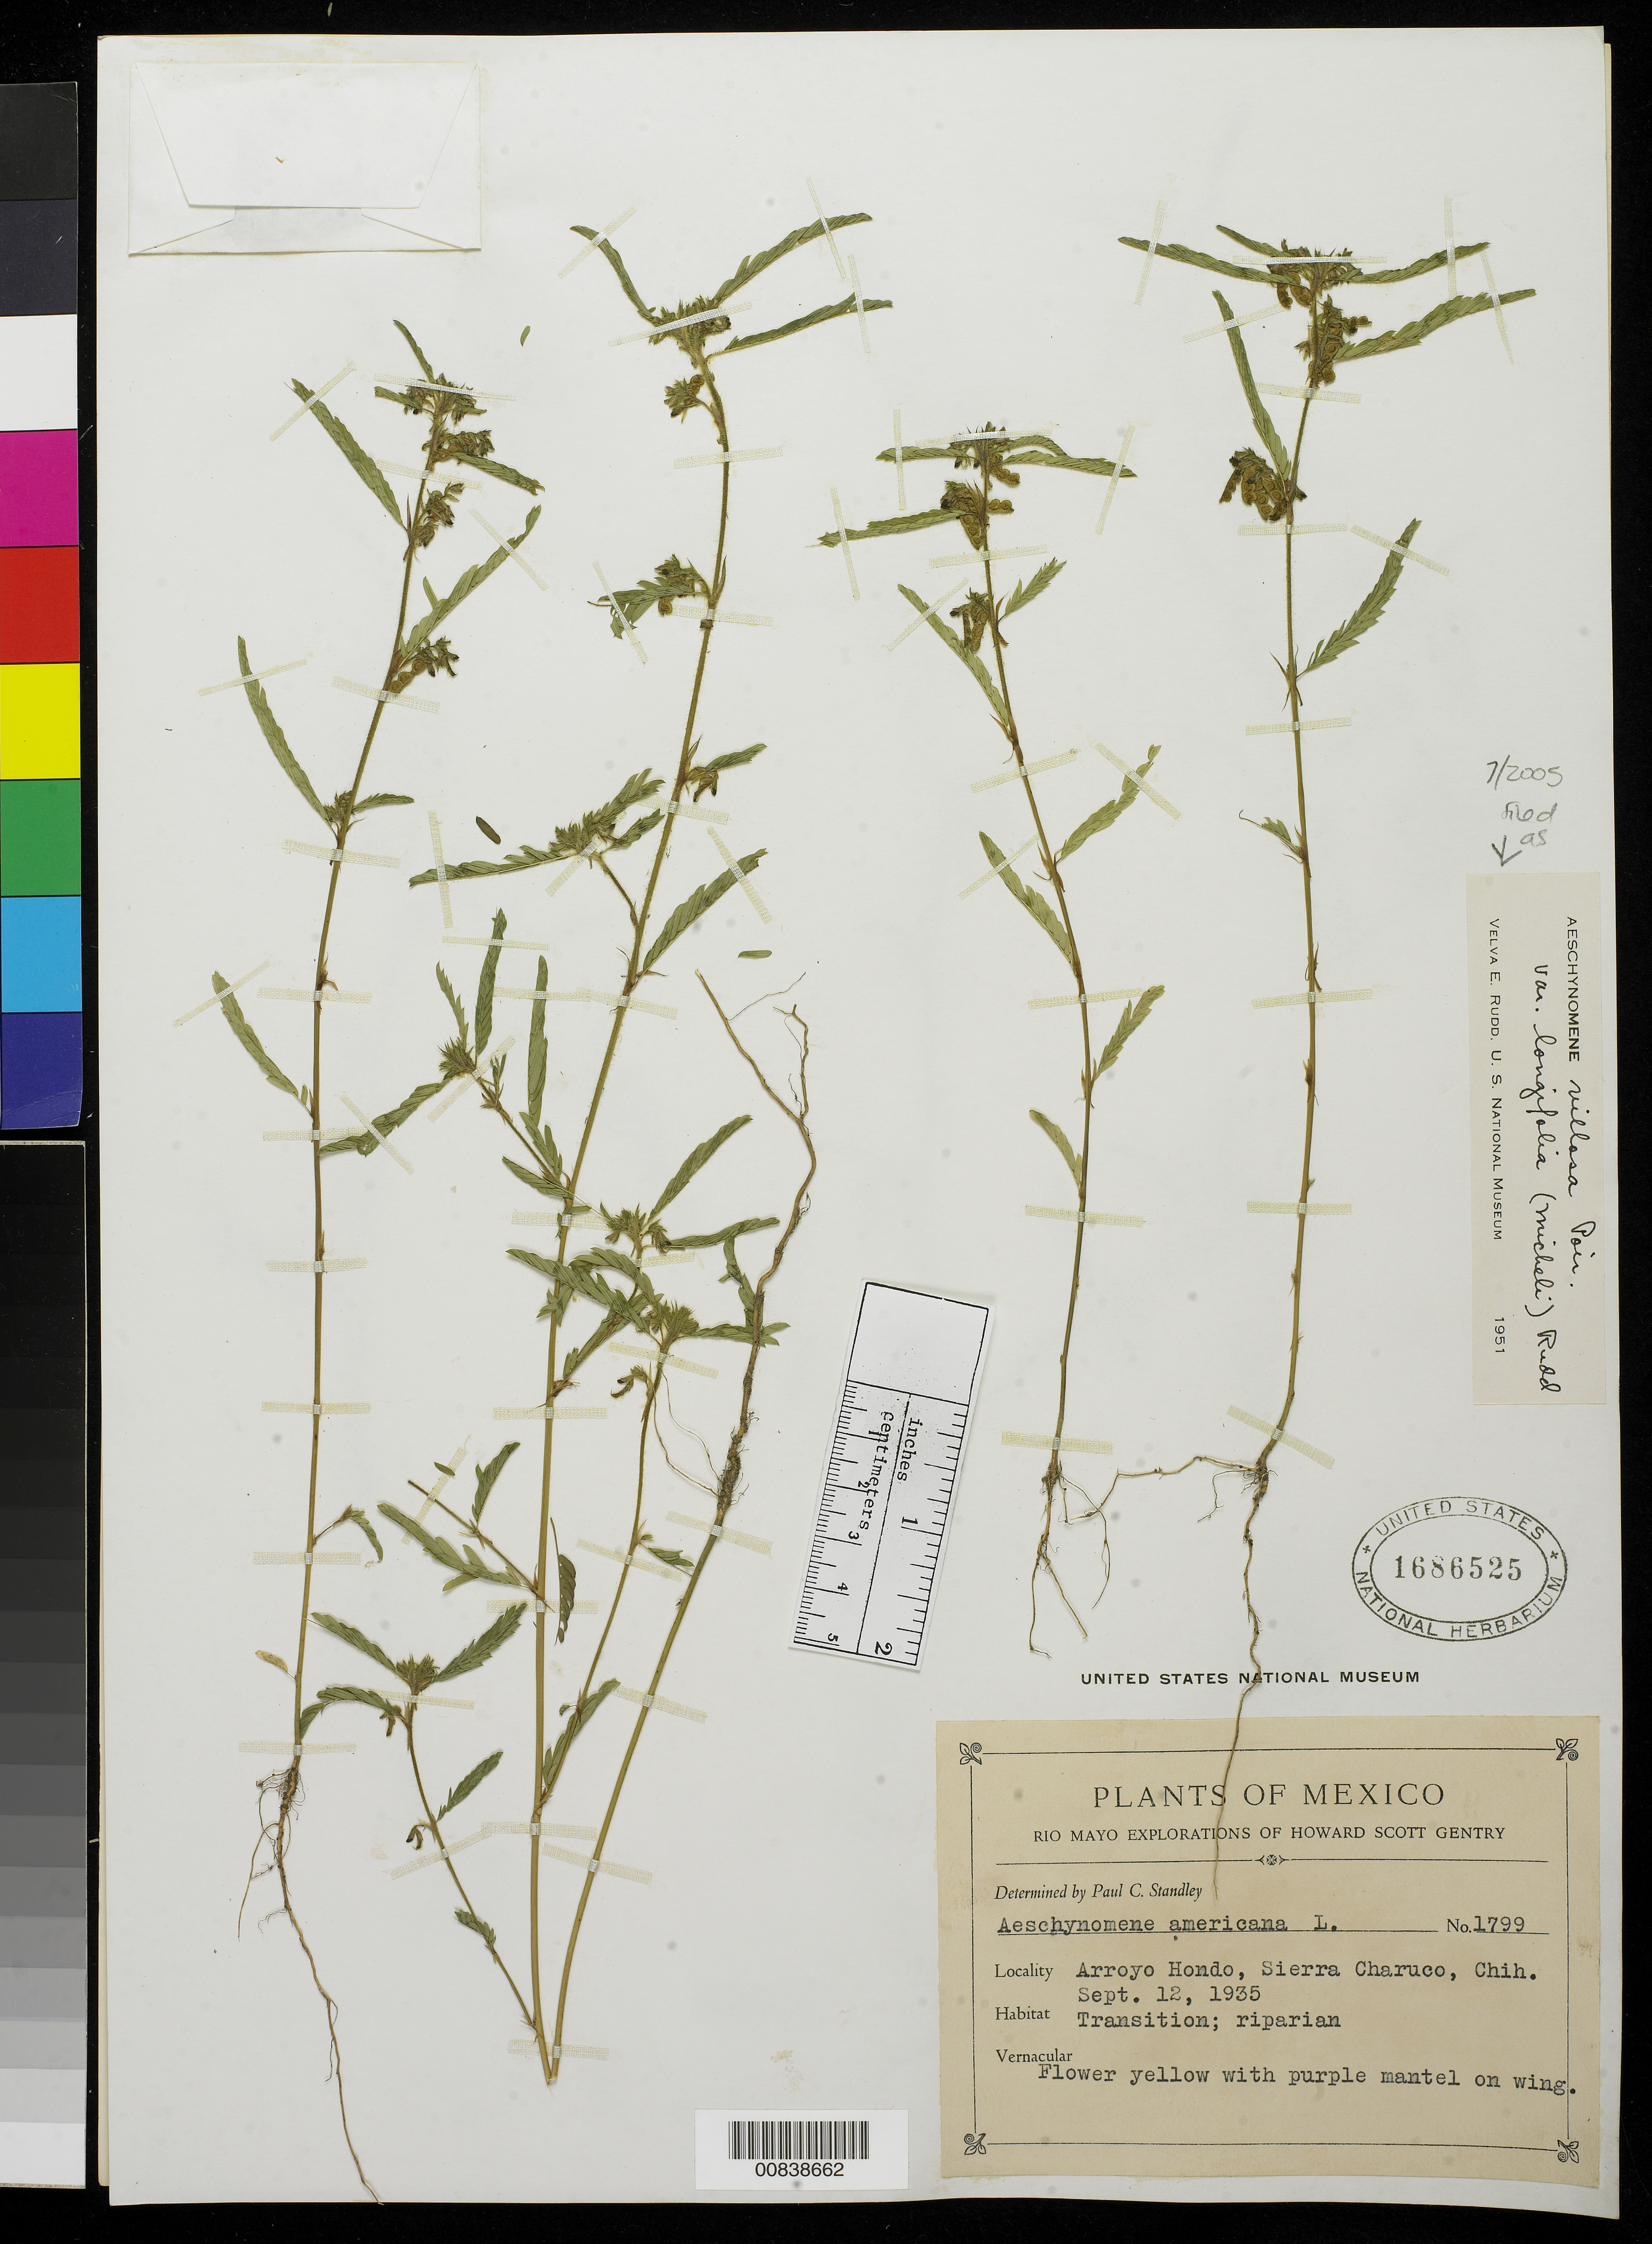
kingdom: Plantae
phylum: Tracheophyta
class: Magnoliopsida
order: Fabales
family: Fabaceae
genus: Aeschynomene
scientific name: Aeschynomene villosa var. longifolia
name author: (Micheli) Rudd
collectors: H. S. Gentry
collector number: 1799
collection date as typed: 12 Sep 1935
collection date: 1935-09-12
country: Mexico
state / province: Chihuahua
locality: Arroyo Hondo, Sierra Charuco, Chihuahua.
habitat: Transition; riparian.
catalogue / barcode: US 1686525